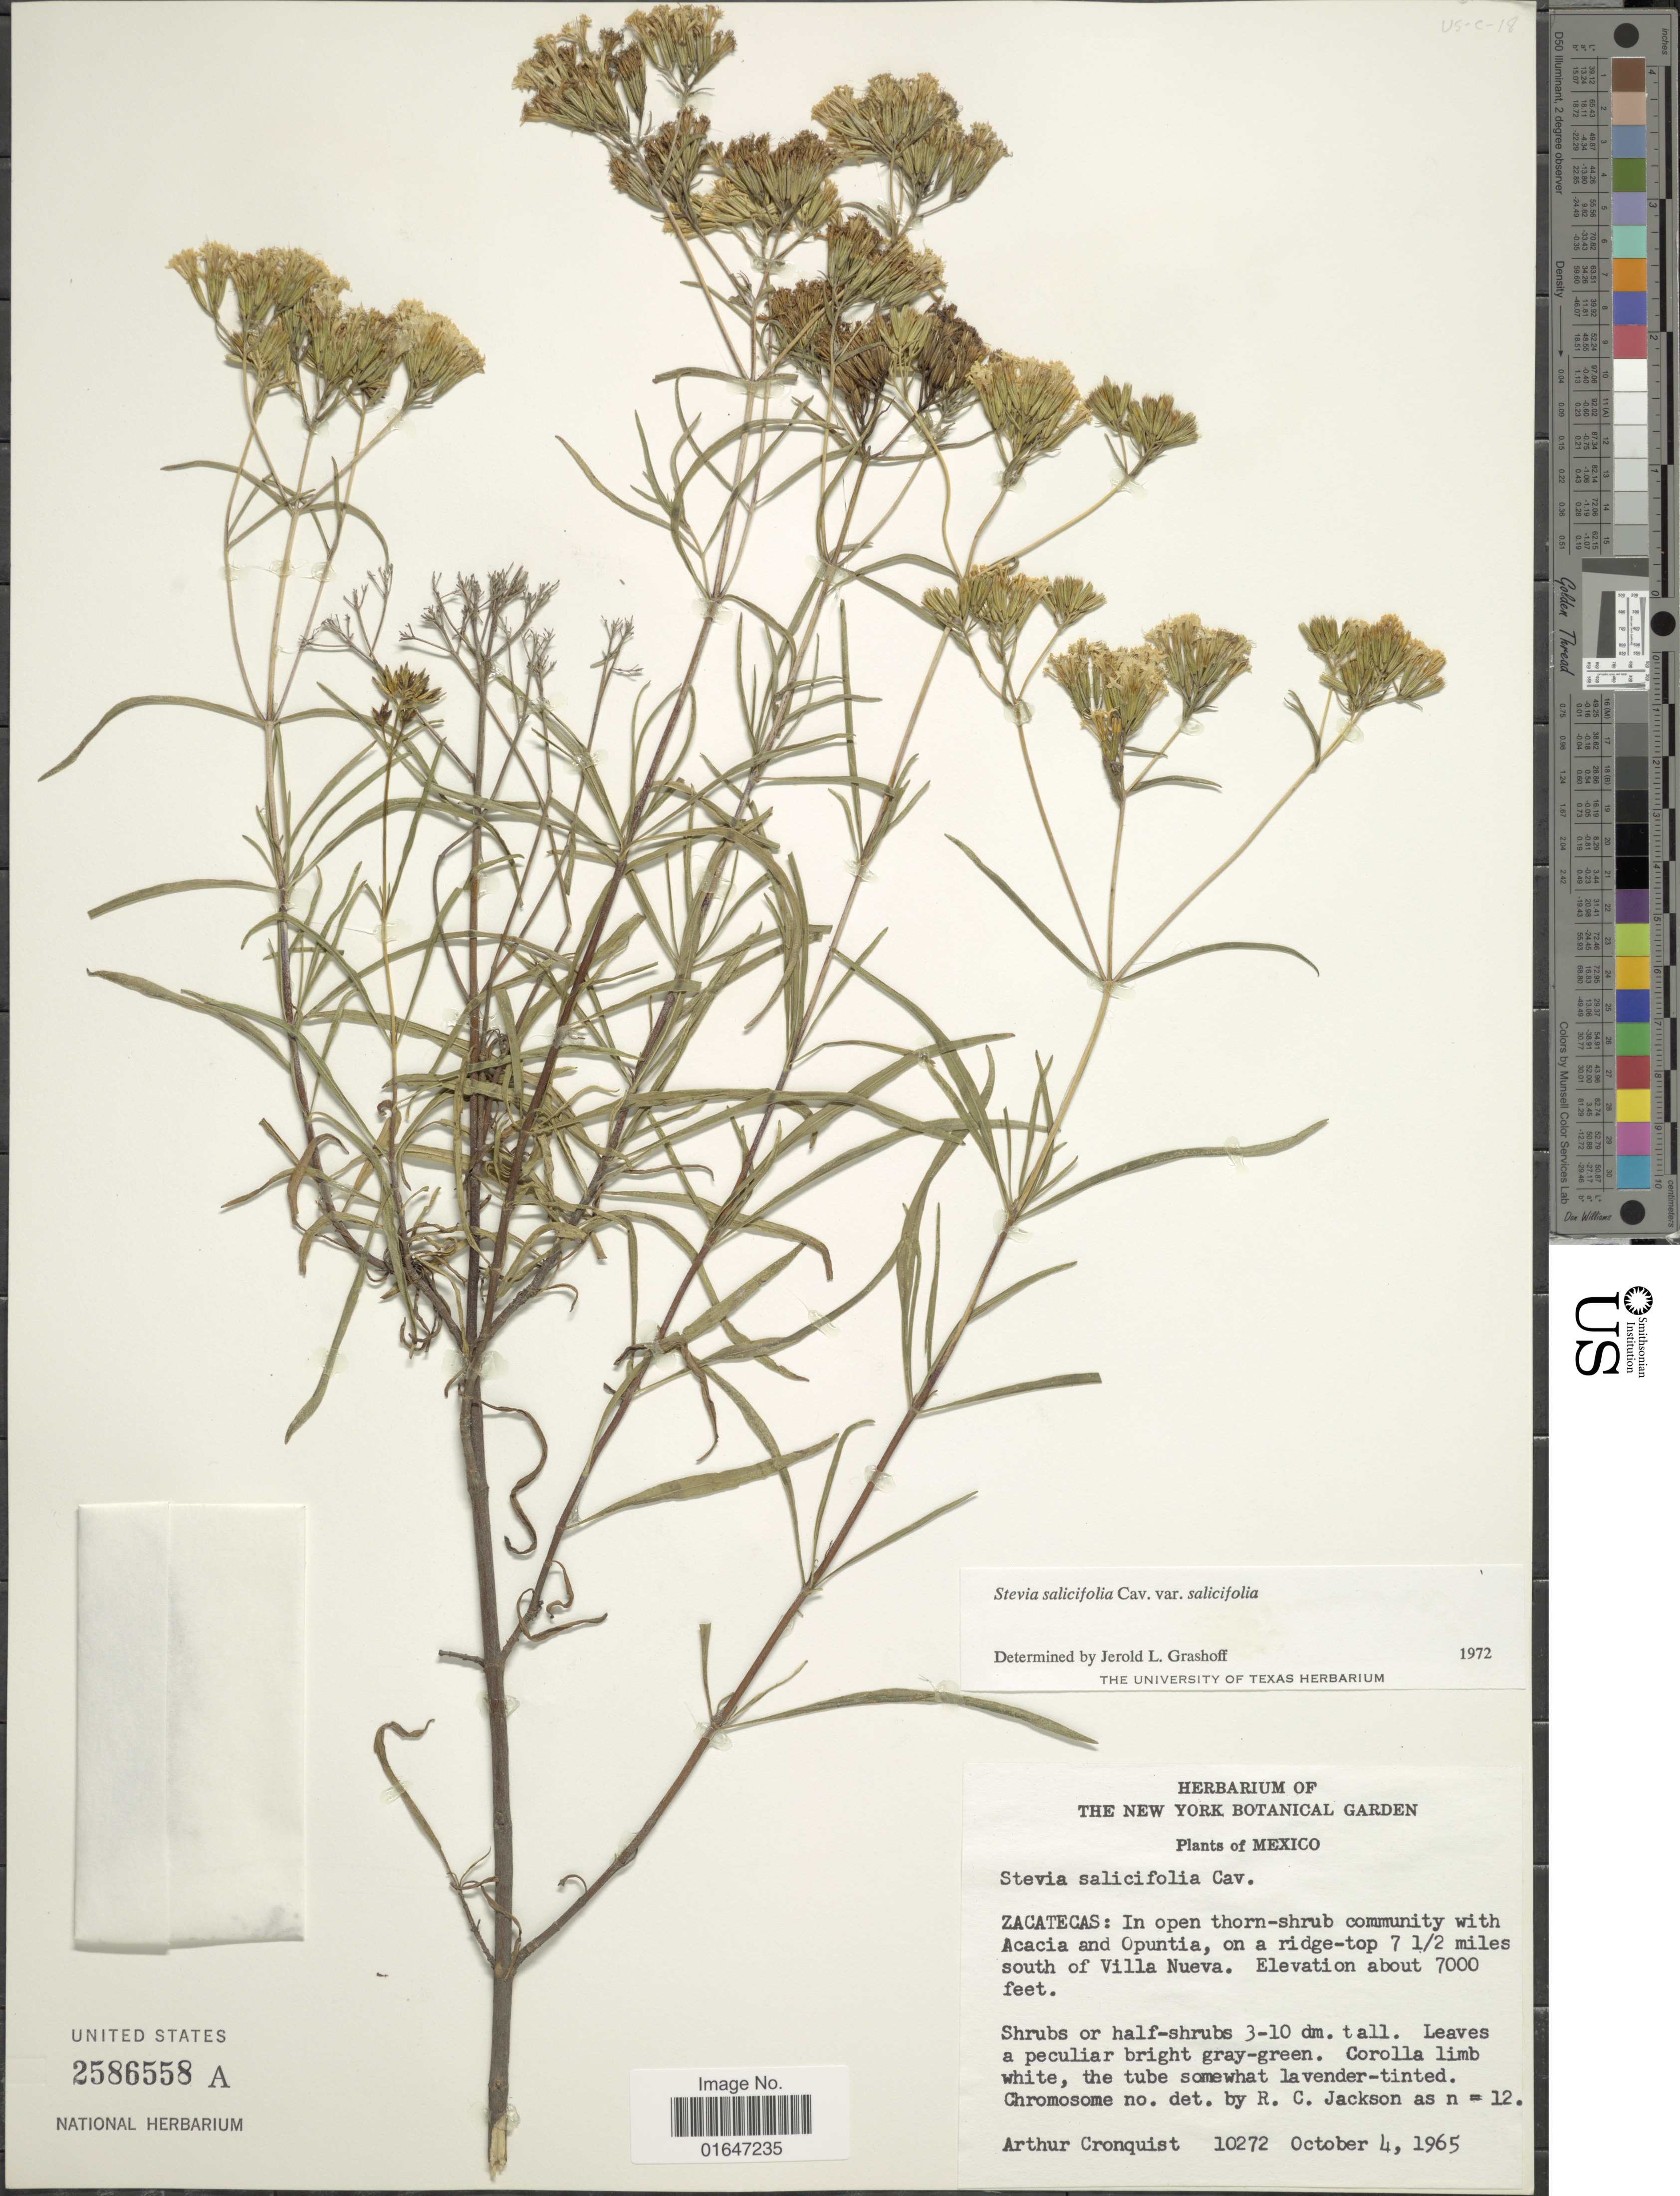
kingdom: Plantae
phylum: Tracheophyta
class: Magnoliopsida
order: Asterales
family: Asteraceae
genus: Stevia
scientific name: Stevia salicifolia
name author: Cav.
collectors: A. J. Cronquist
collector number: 10272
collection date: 1965-10-04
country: Mexico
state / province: Zacatecas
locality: On a ridge - top 7 ½ miles south of Villa Nueva.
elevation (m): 2134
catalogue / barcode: US 2586558A